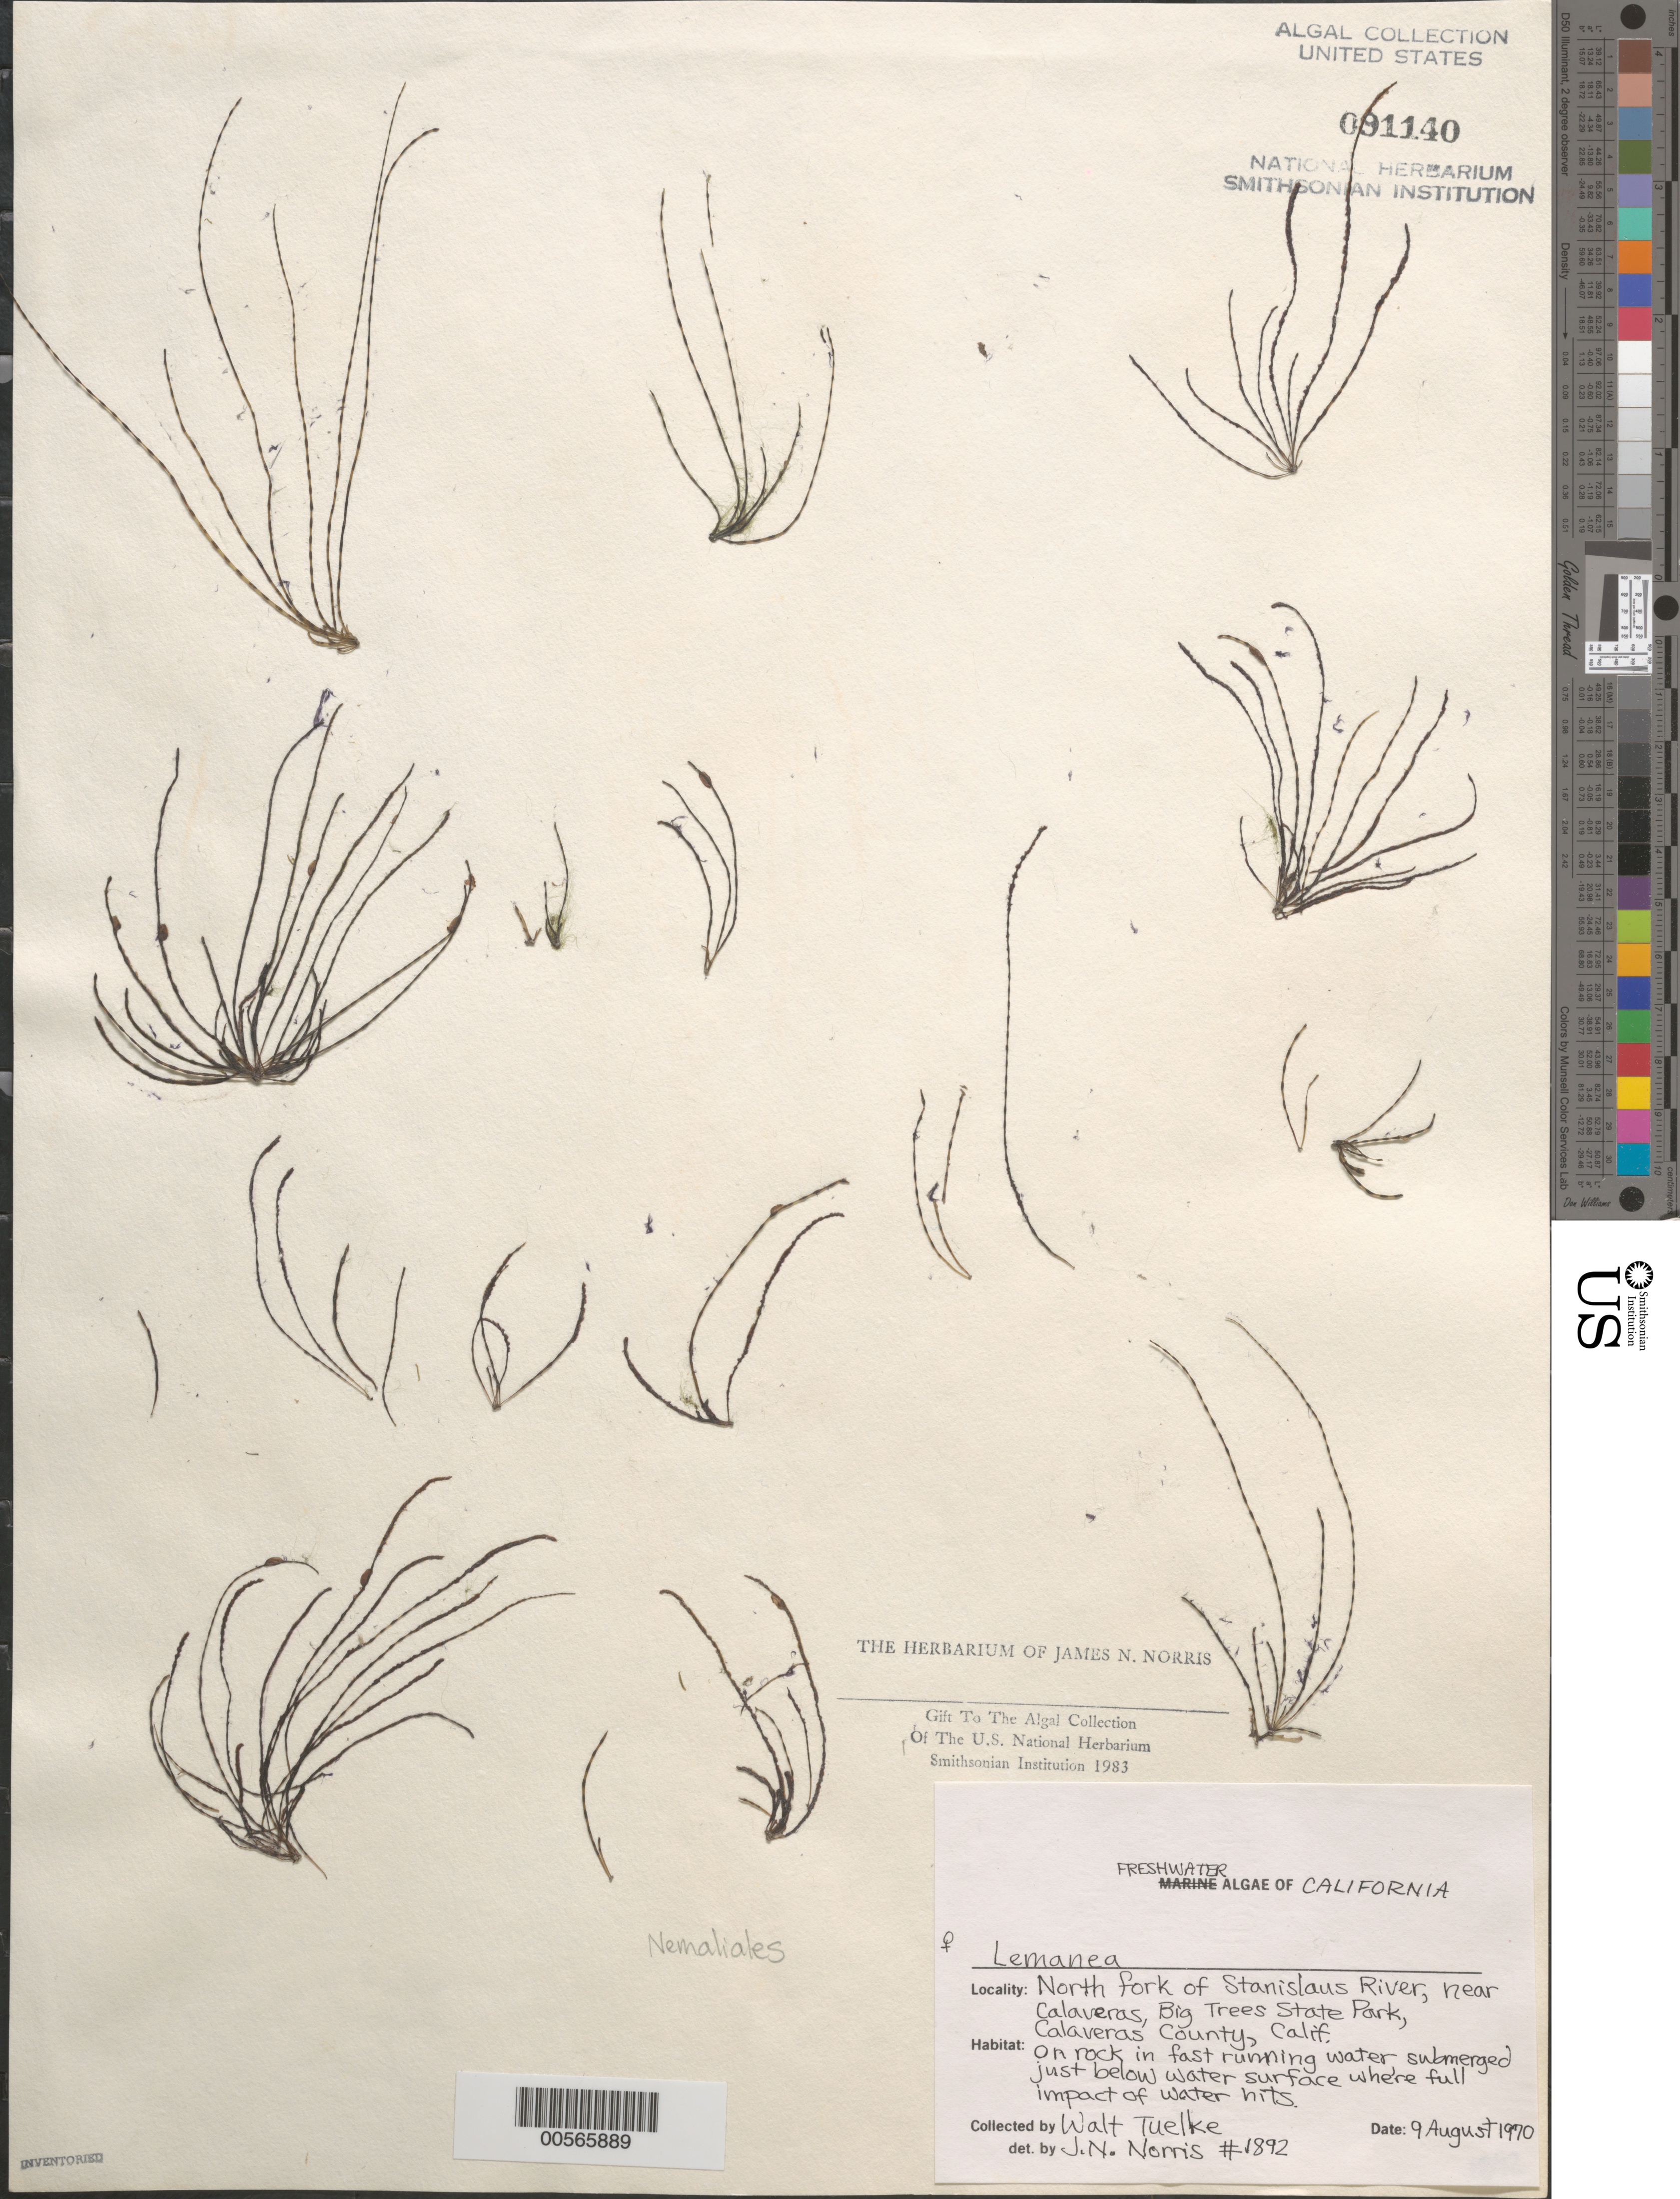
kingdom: Plantae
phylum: Rhodophyta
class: Florideophyceae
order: Batrachospermales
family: Lemaneaceae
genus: Lemanea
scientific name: Lemanea sp.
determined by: Norris, James N.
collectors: W. Tuelke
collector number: JN-1892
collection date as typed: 09 Aug 1970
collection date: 1970-08-09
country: United States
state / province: California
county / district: Calaveras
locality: Big Trees State Park, North Fork Stanislaus River near Calaveras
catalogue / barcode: US 91140